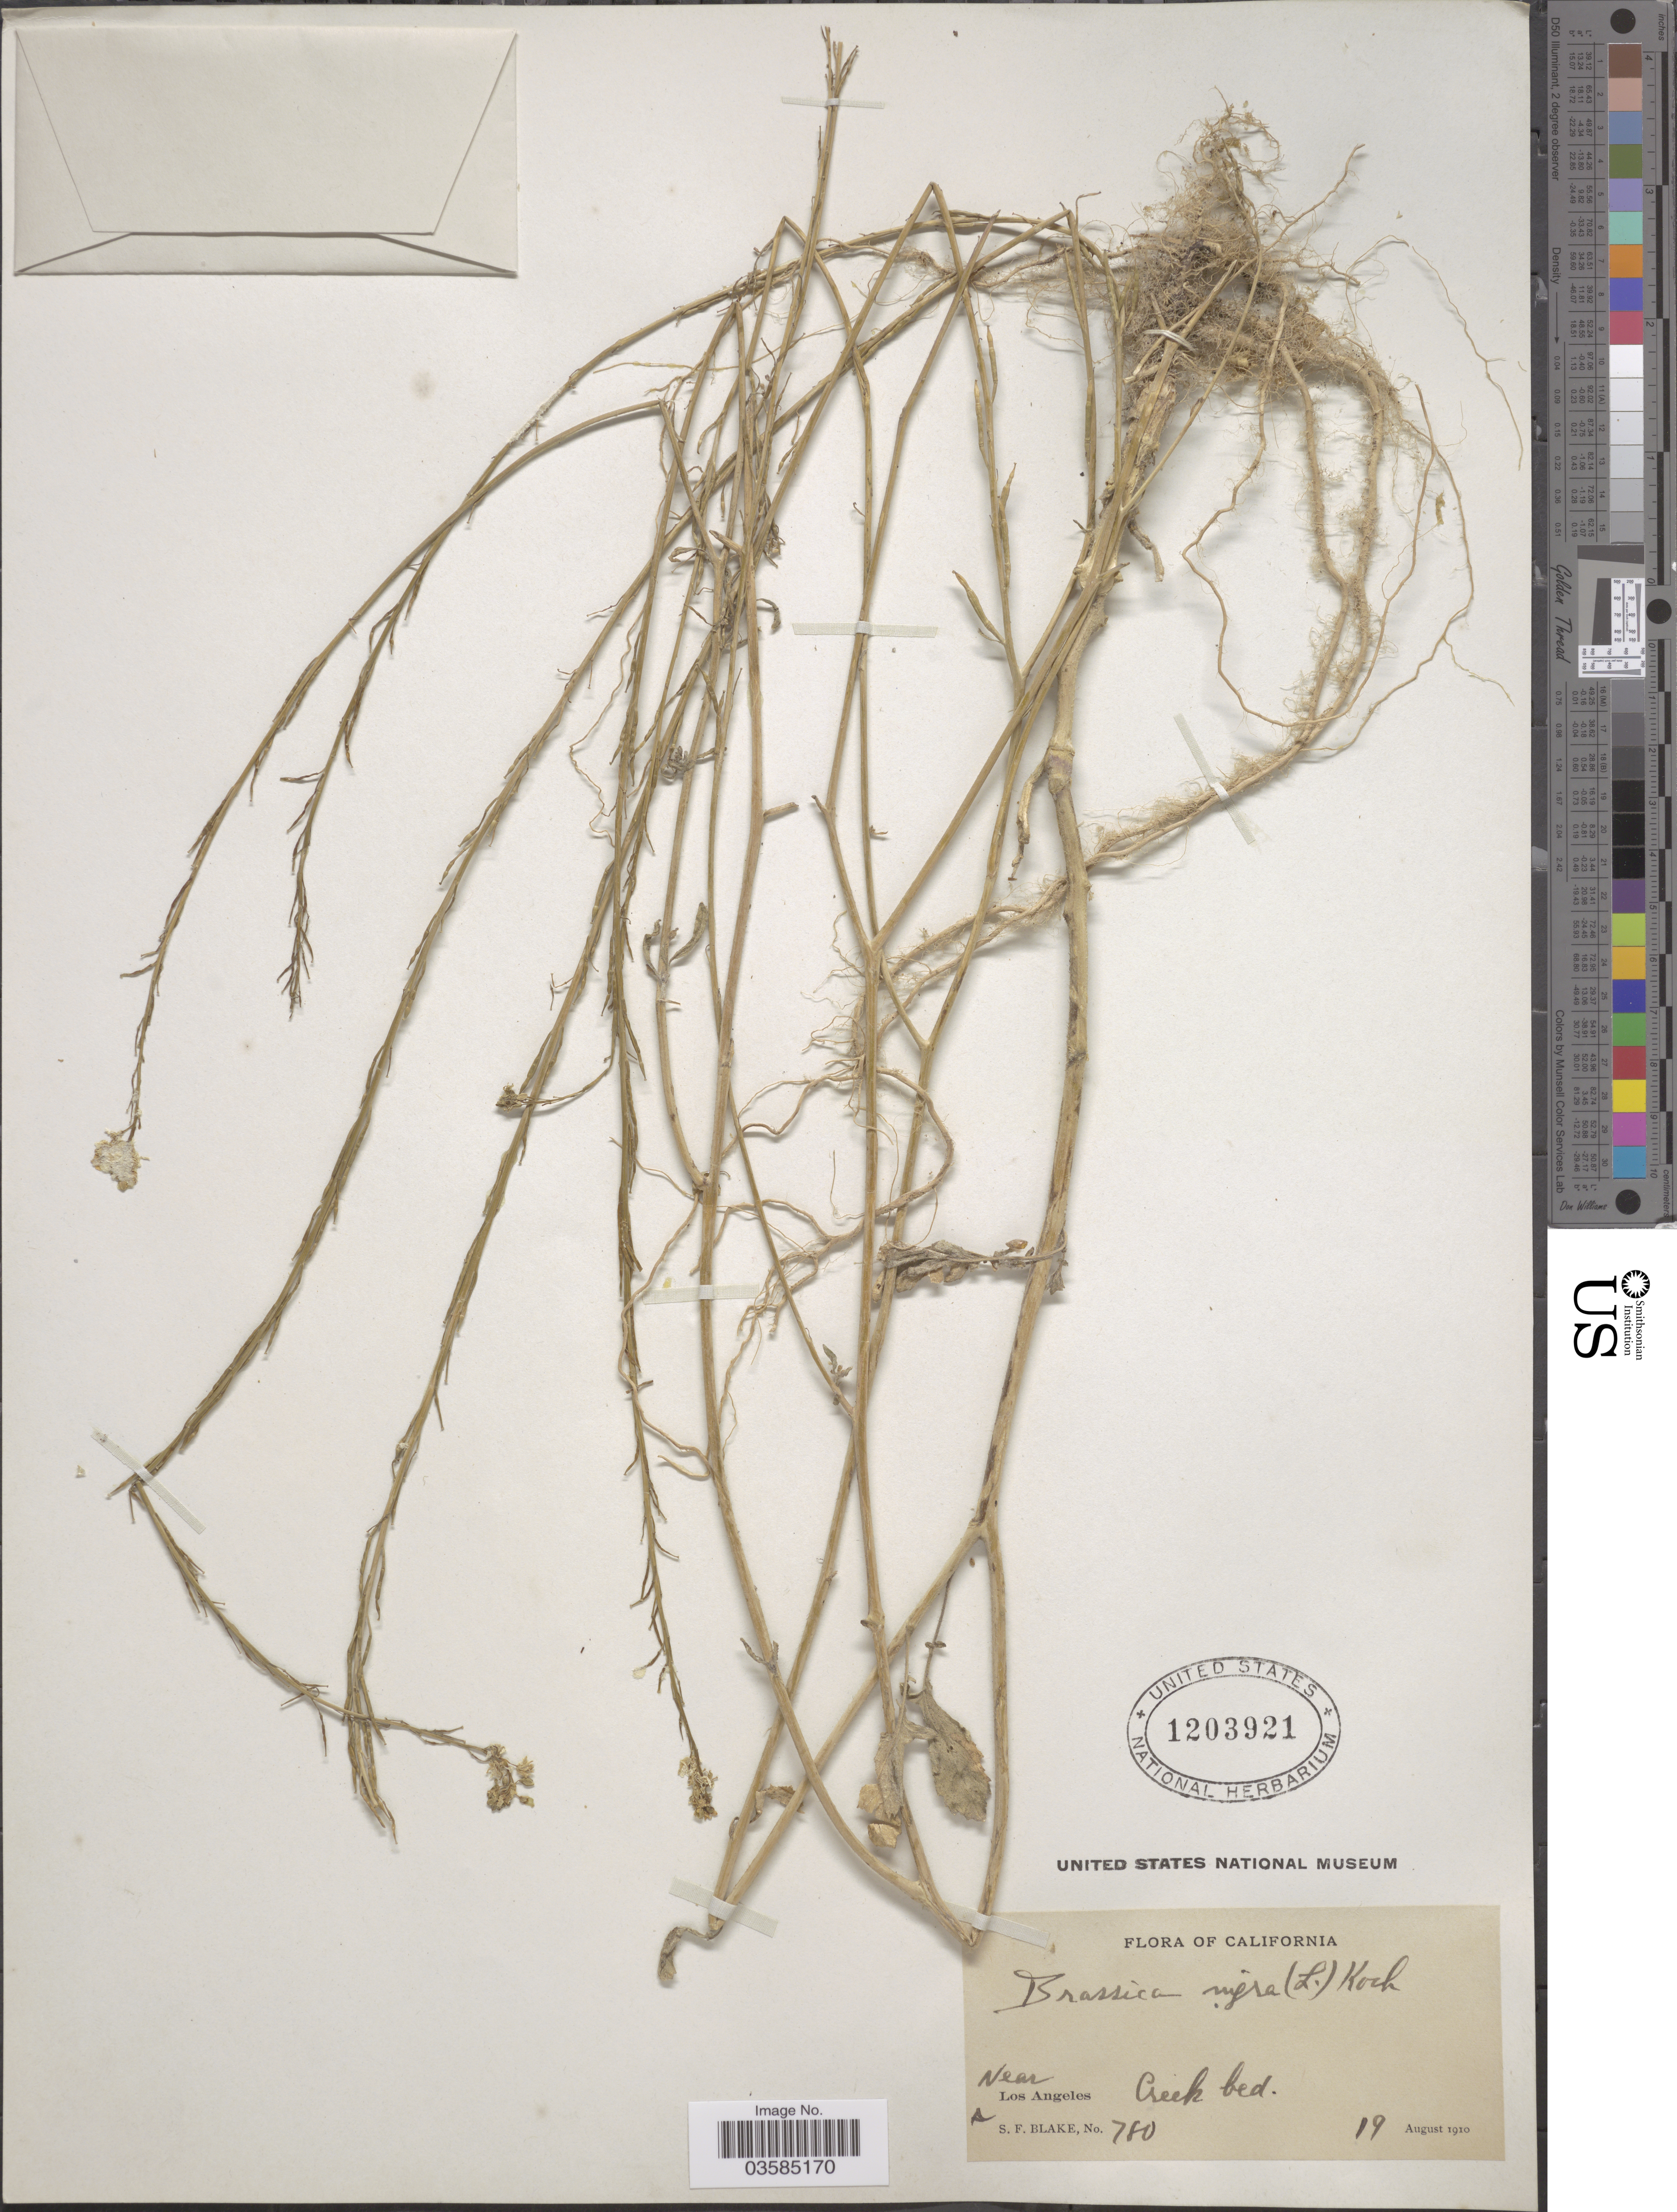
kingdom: Plantae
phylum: Tracheophyta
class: Magnoliopsida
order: Brassicales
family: Brassicaceae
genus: Brassica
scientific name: Brassica nigra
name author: (L.) W.D.J. Koch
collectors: S. Blake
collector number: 780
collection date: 1910-08-19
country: United States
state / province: California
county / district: Los Angeles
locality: Near Los Angeles Creek bed.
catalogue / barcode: US 1203921